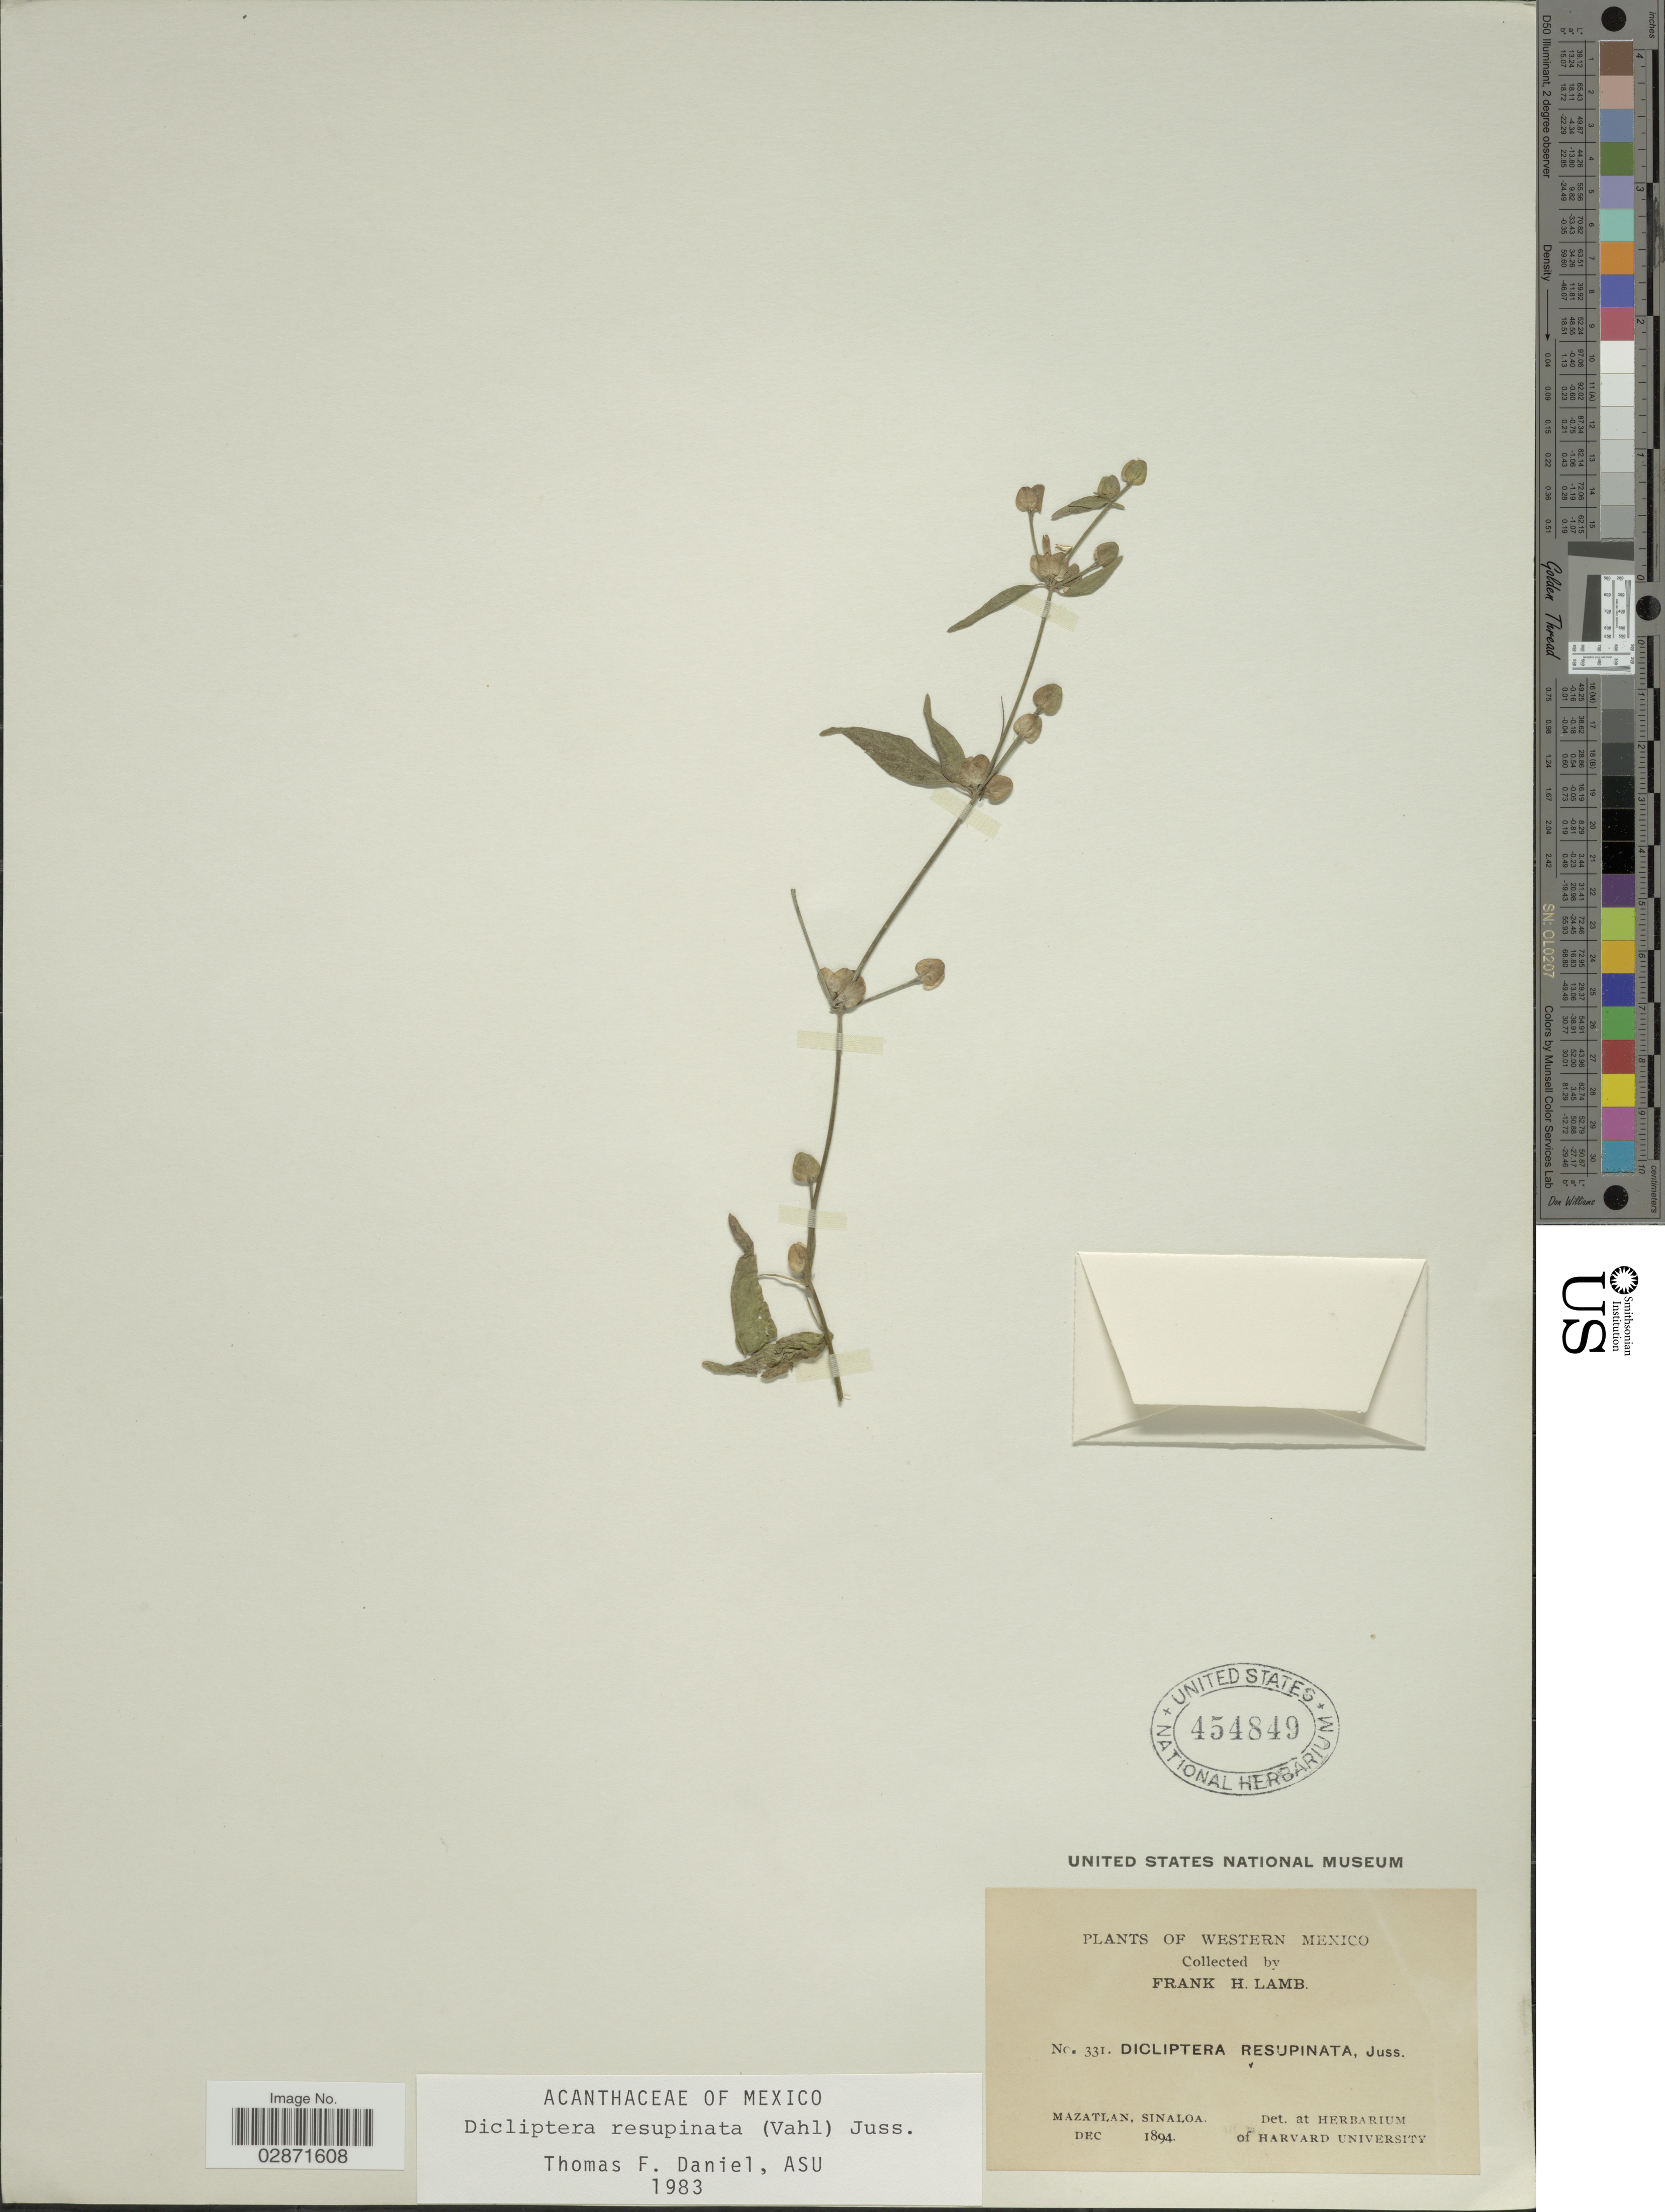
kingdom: Plantae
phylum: Tracheophyta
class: Magnoliopsida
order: Lamiales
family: Acanthaceae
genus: Dicliptera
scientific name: Dicliptera resupinata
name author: (Vahl) Juss.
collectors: F. H. Lamb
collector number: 331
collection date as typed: Dec 1894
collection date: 1894-12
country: Mexico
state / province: Sinaloa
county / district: Mazatlán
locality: Mazatlán.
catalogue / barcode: US 454849